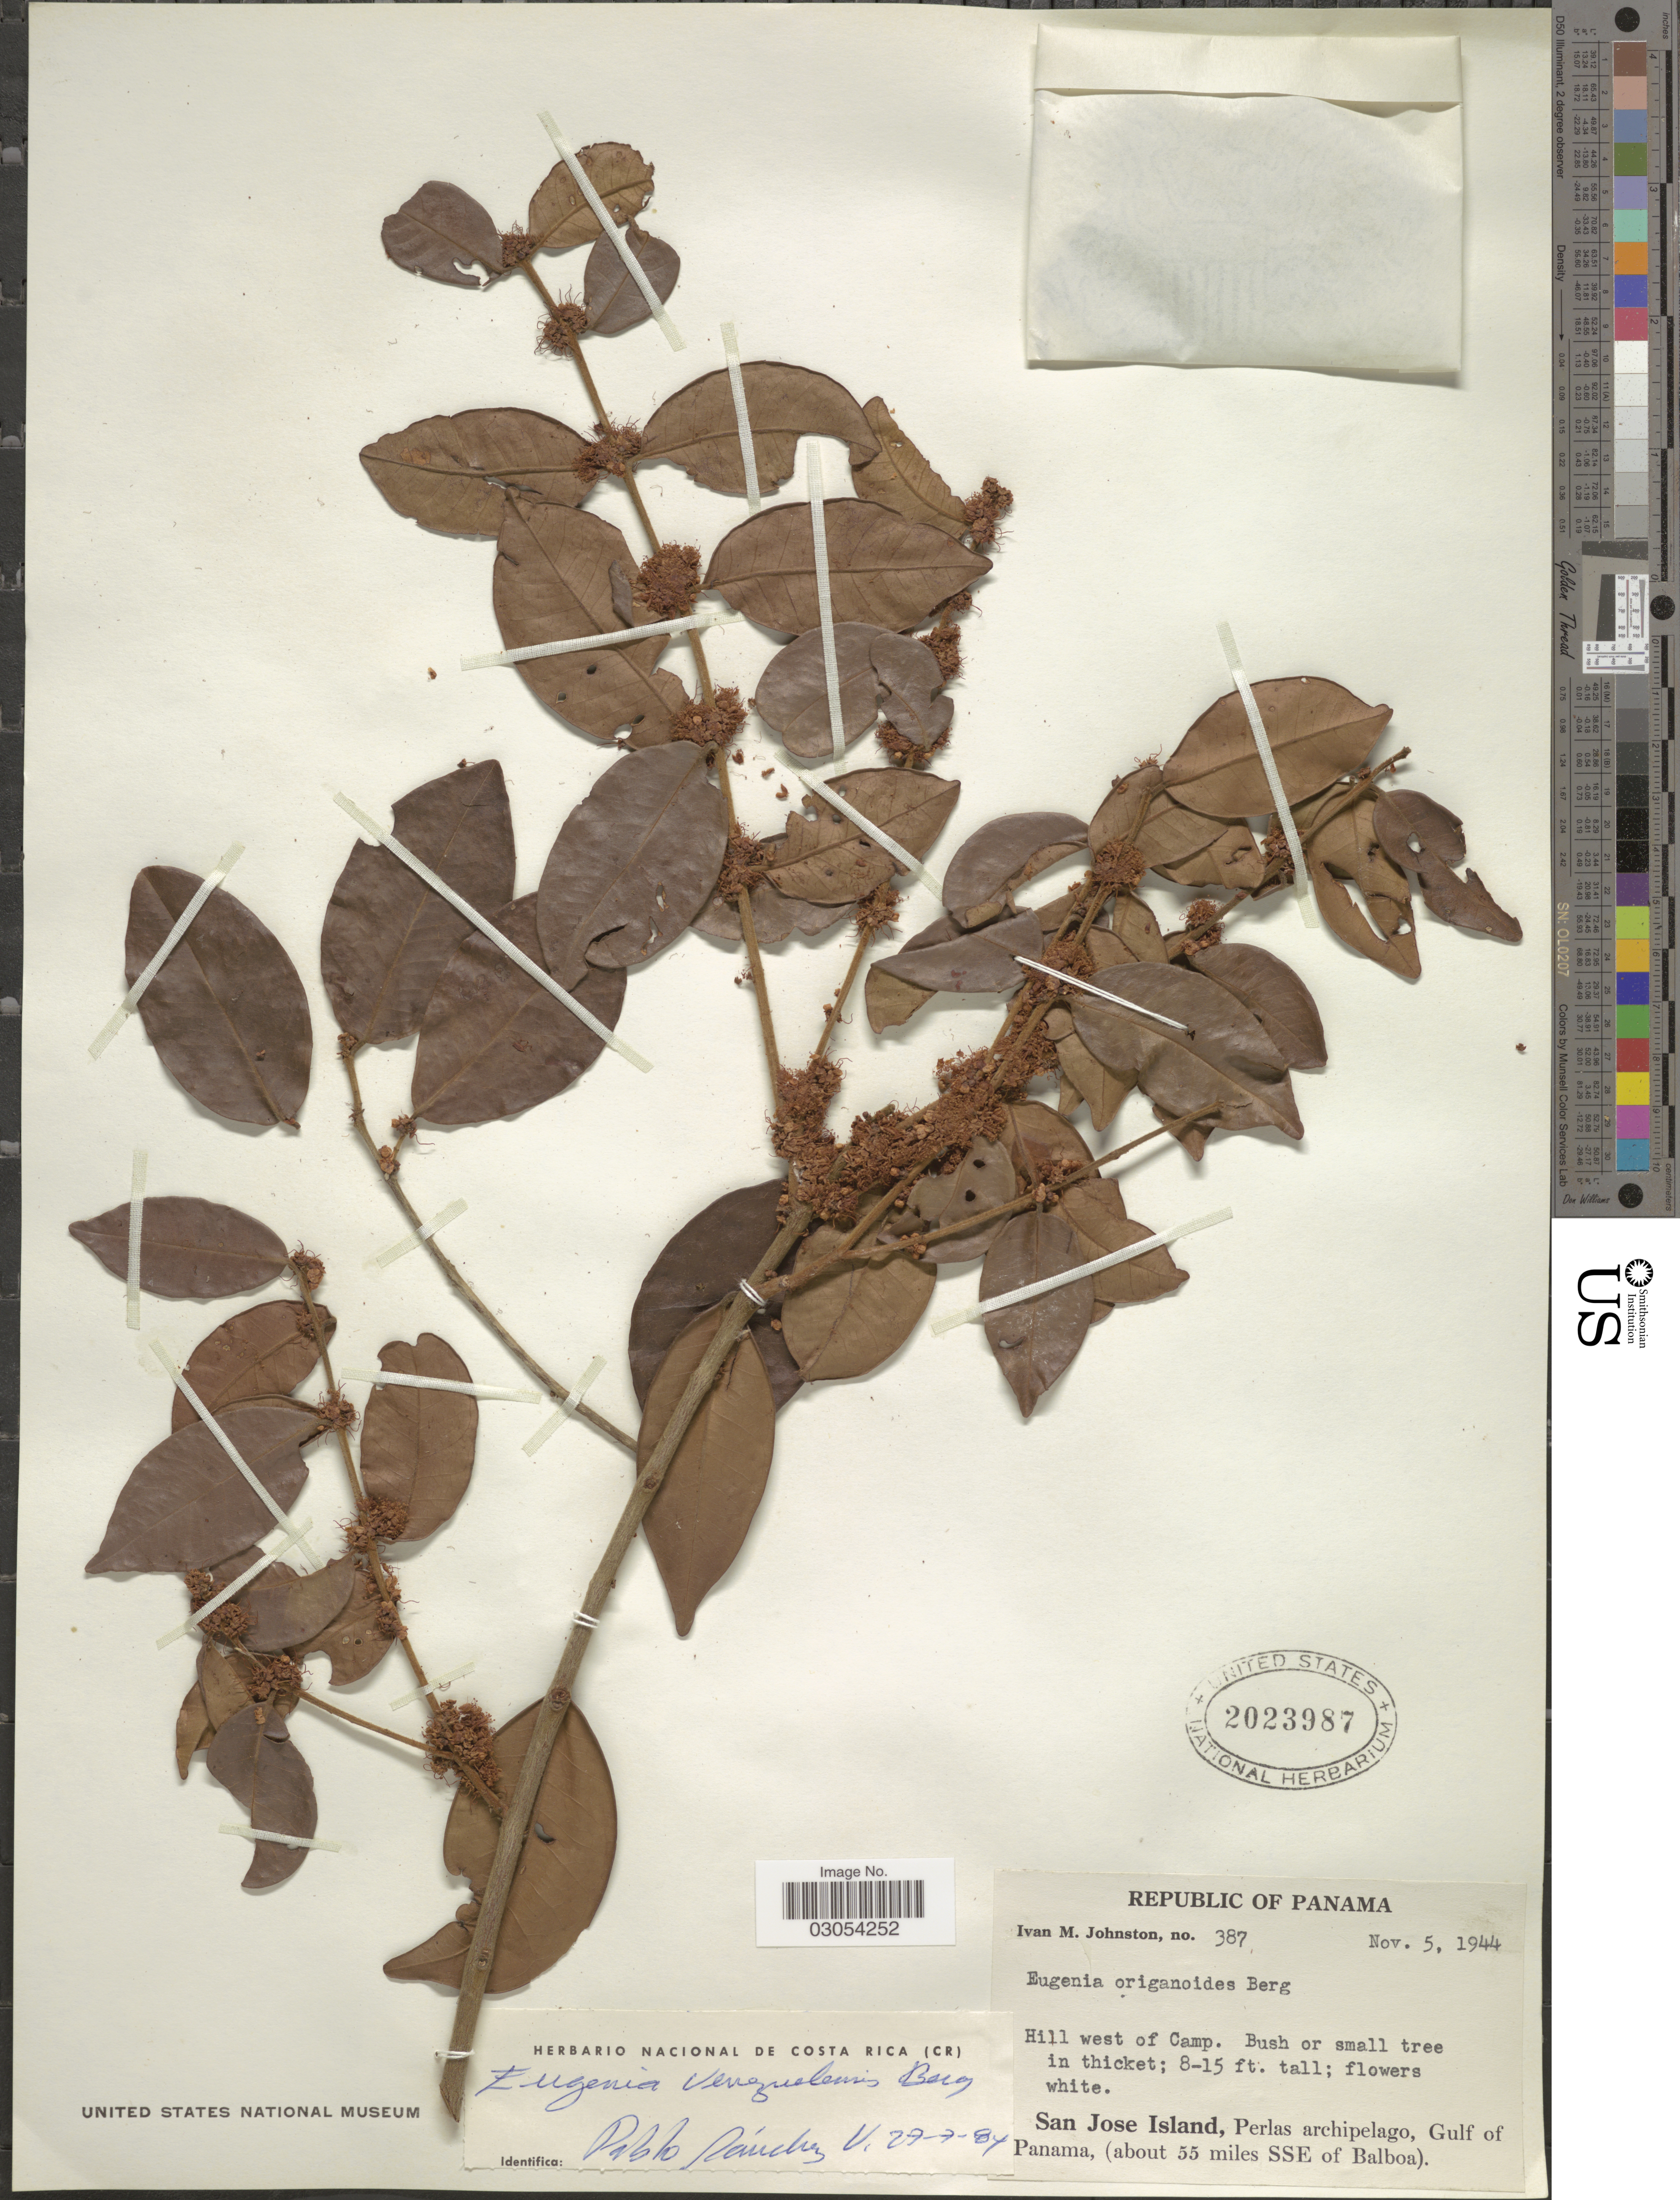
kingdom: Plantae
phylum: Tracheophyta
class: Magnoliopsida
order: Myrtales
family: Myrtaceae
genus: Eugenia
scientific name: Eugenia venezuelensis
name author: O. Berg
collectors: I.M. Johnston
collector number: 387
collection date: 1944-11-05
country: Panama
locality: Republic of Panama. Hill west of Camp. San Jose Island, Perlas archipelago, Gulf of Panama, (about 55 miles SSE of Balboa).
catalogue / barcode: US 2023987